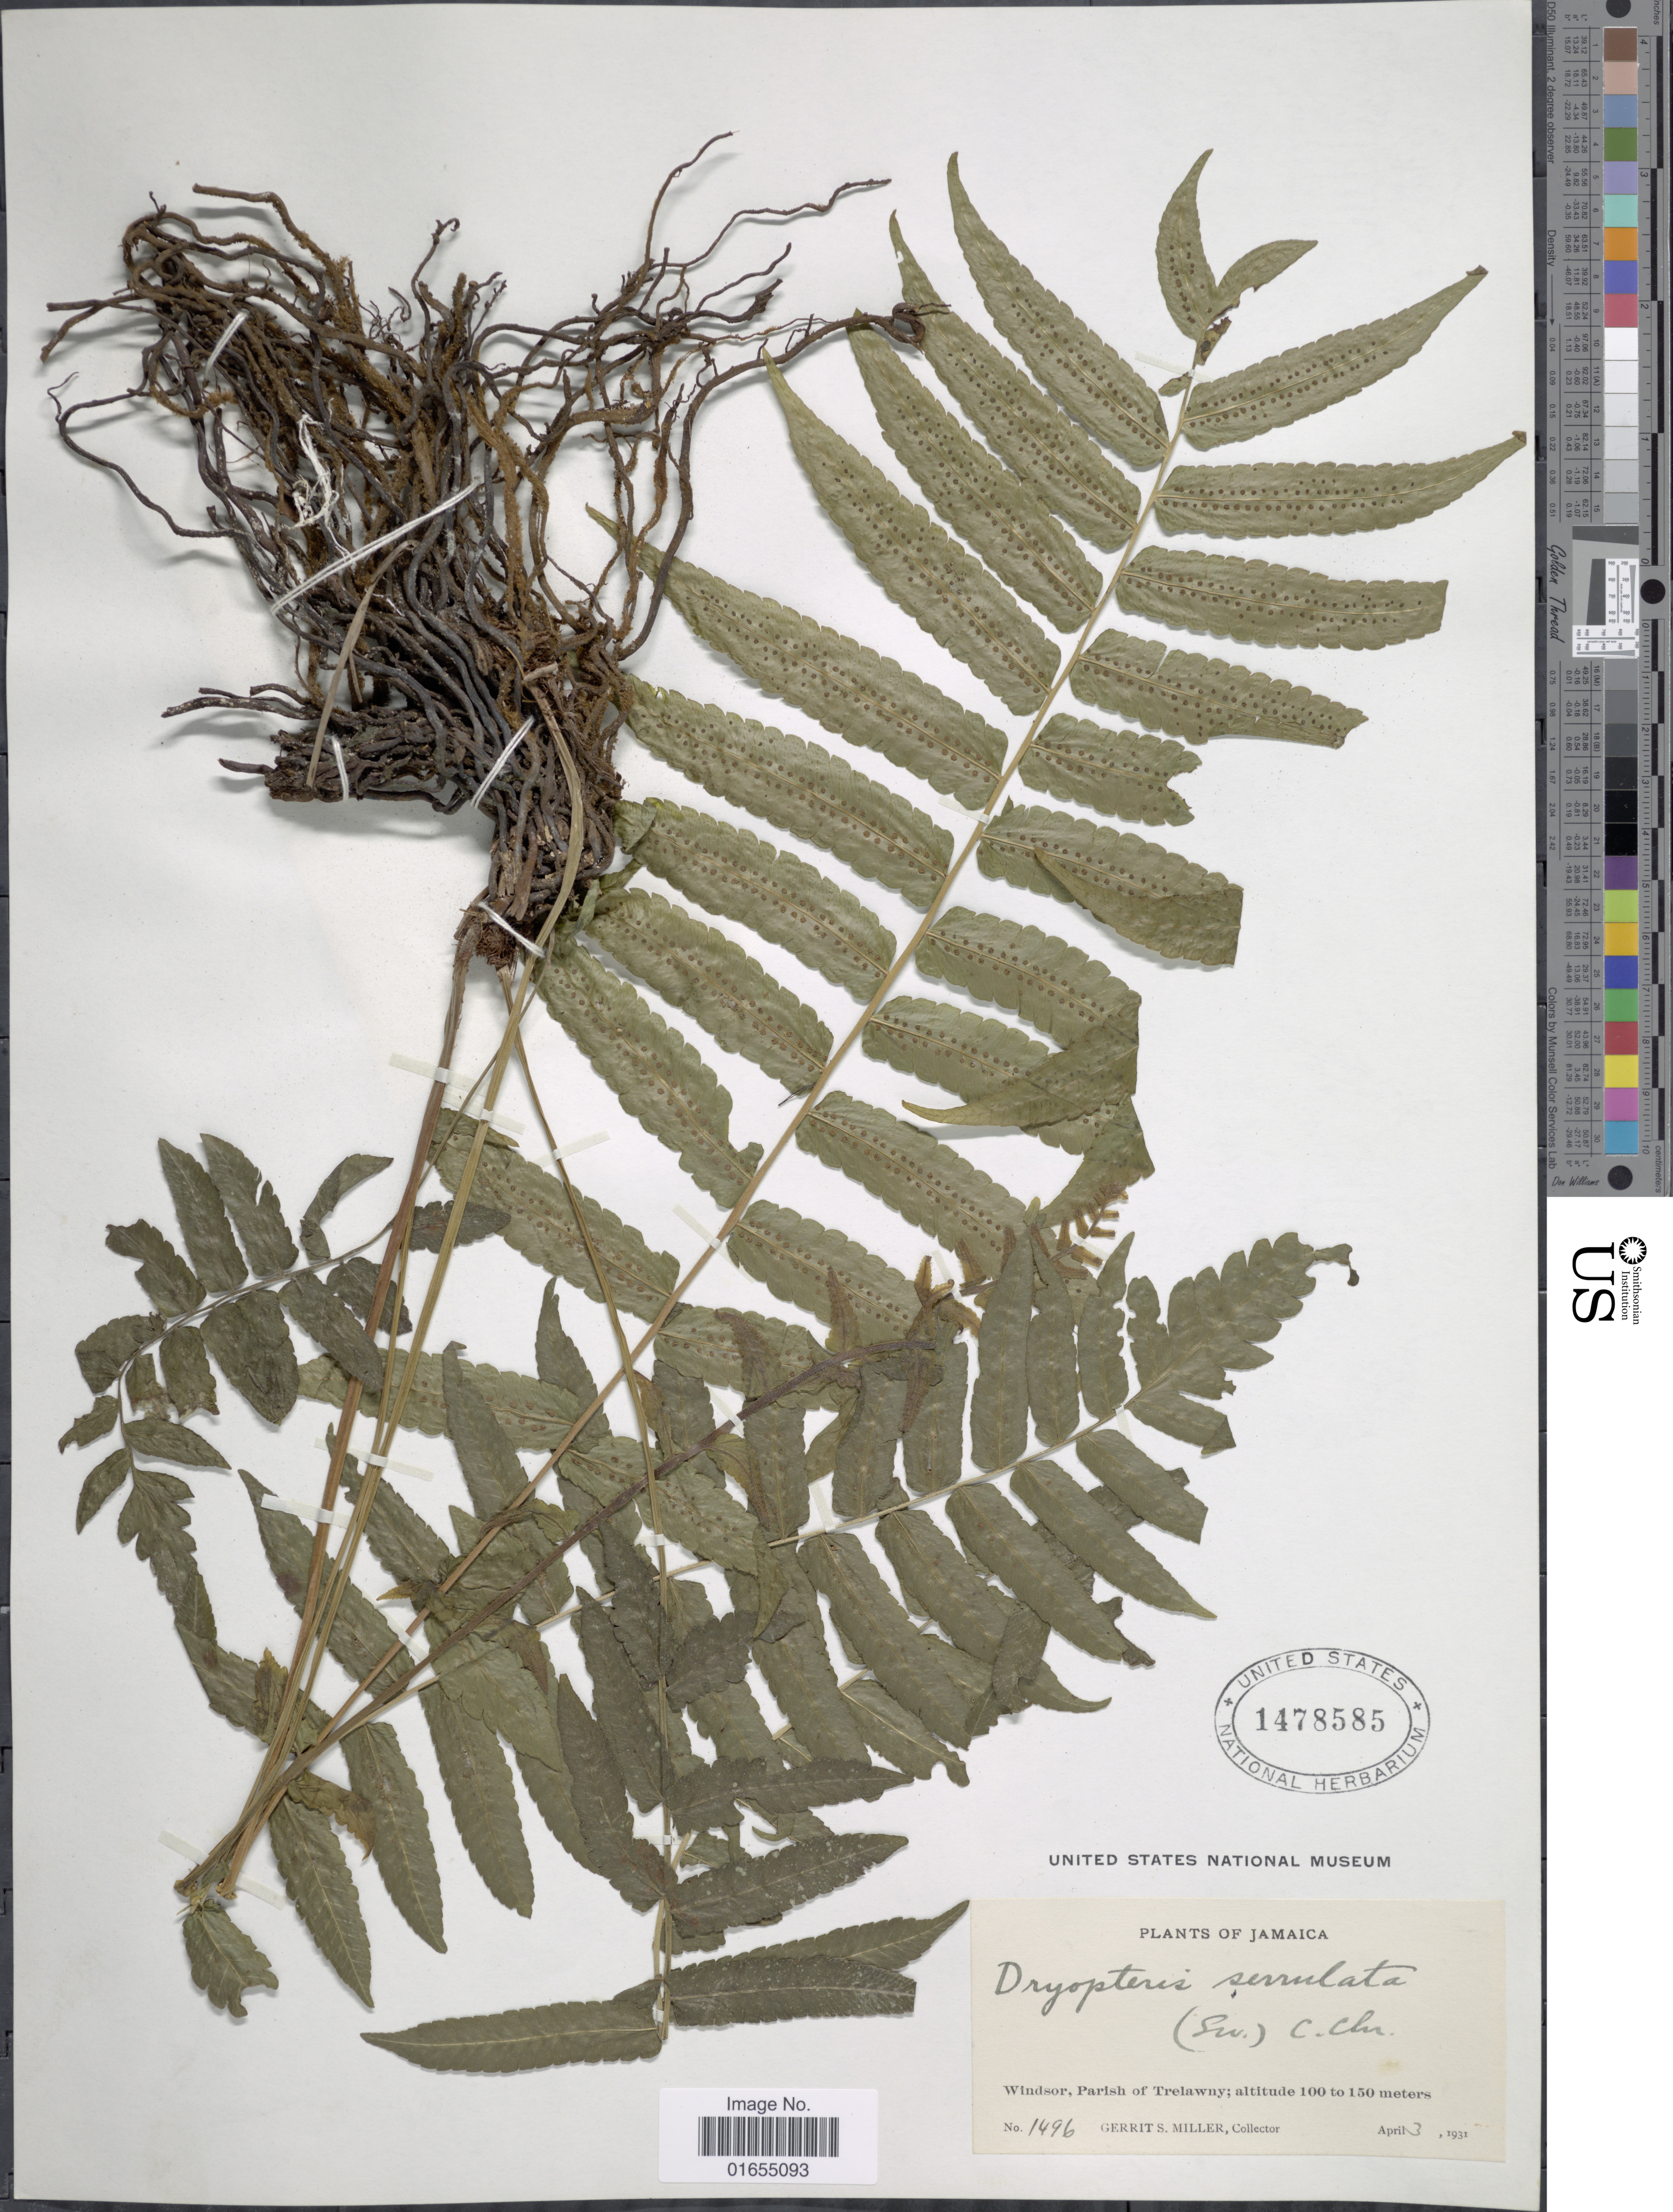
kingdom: Plantae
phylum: Tracheophyta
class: Polypodiopsida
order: Polypodiales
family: Thelypteridaceae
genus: Goniopteris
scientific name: Goniopteris serrulata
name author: (Sw.) J. Sm.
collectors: G. S. Miller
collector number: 1496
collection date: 1931-04-03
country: Jamaica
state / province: Trelawny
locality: Windsor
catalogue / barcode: US 1478585